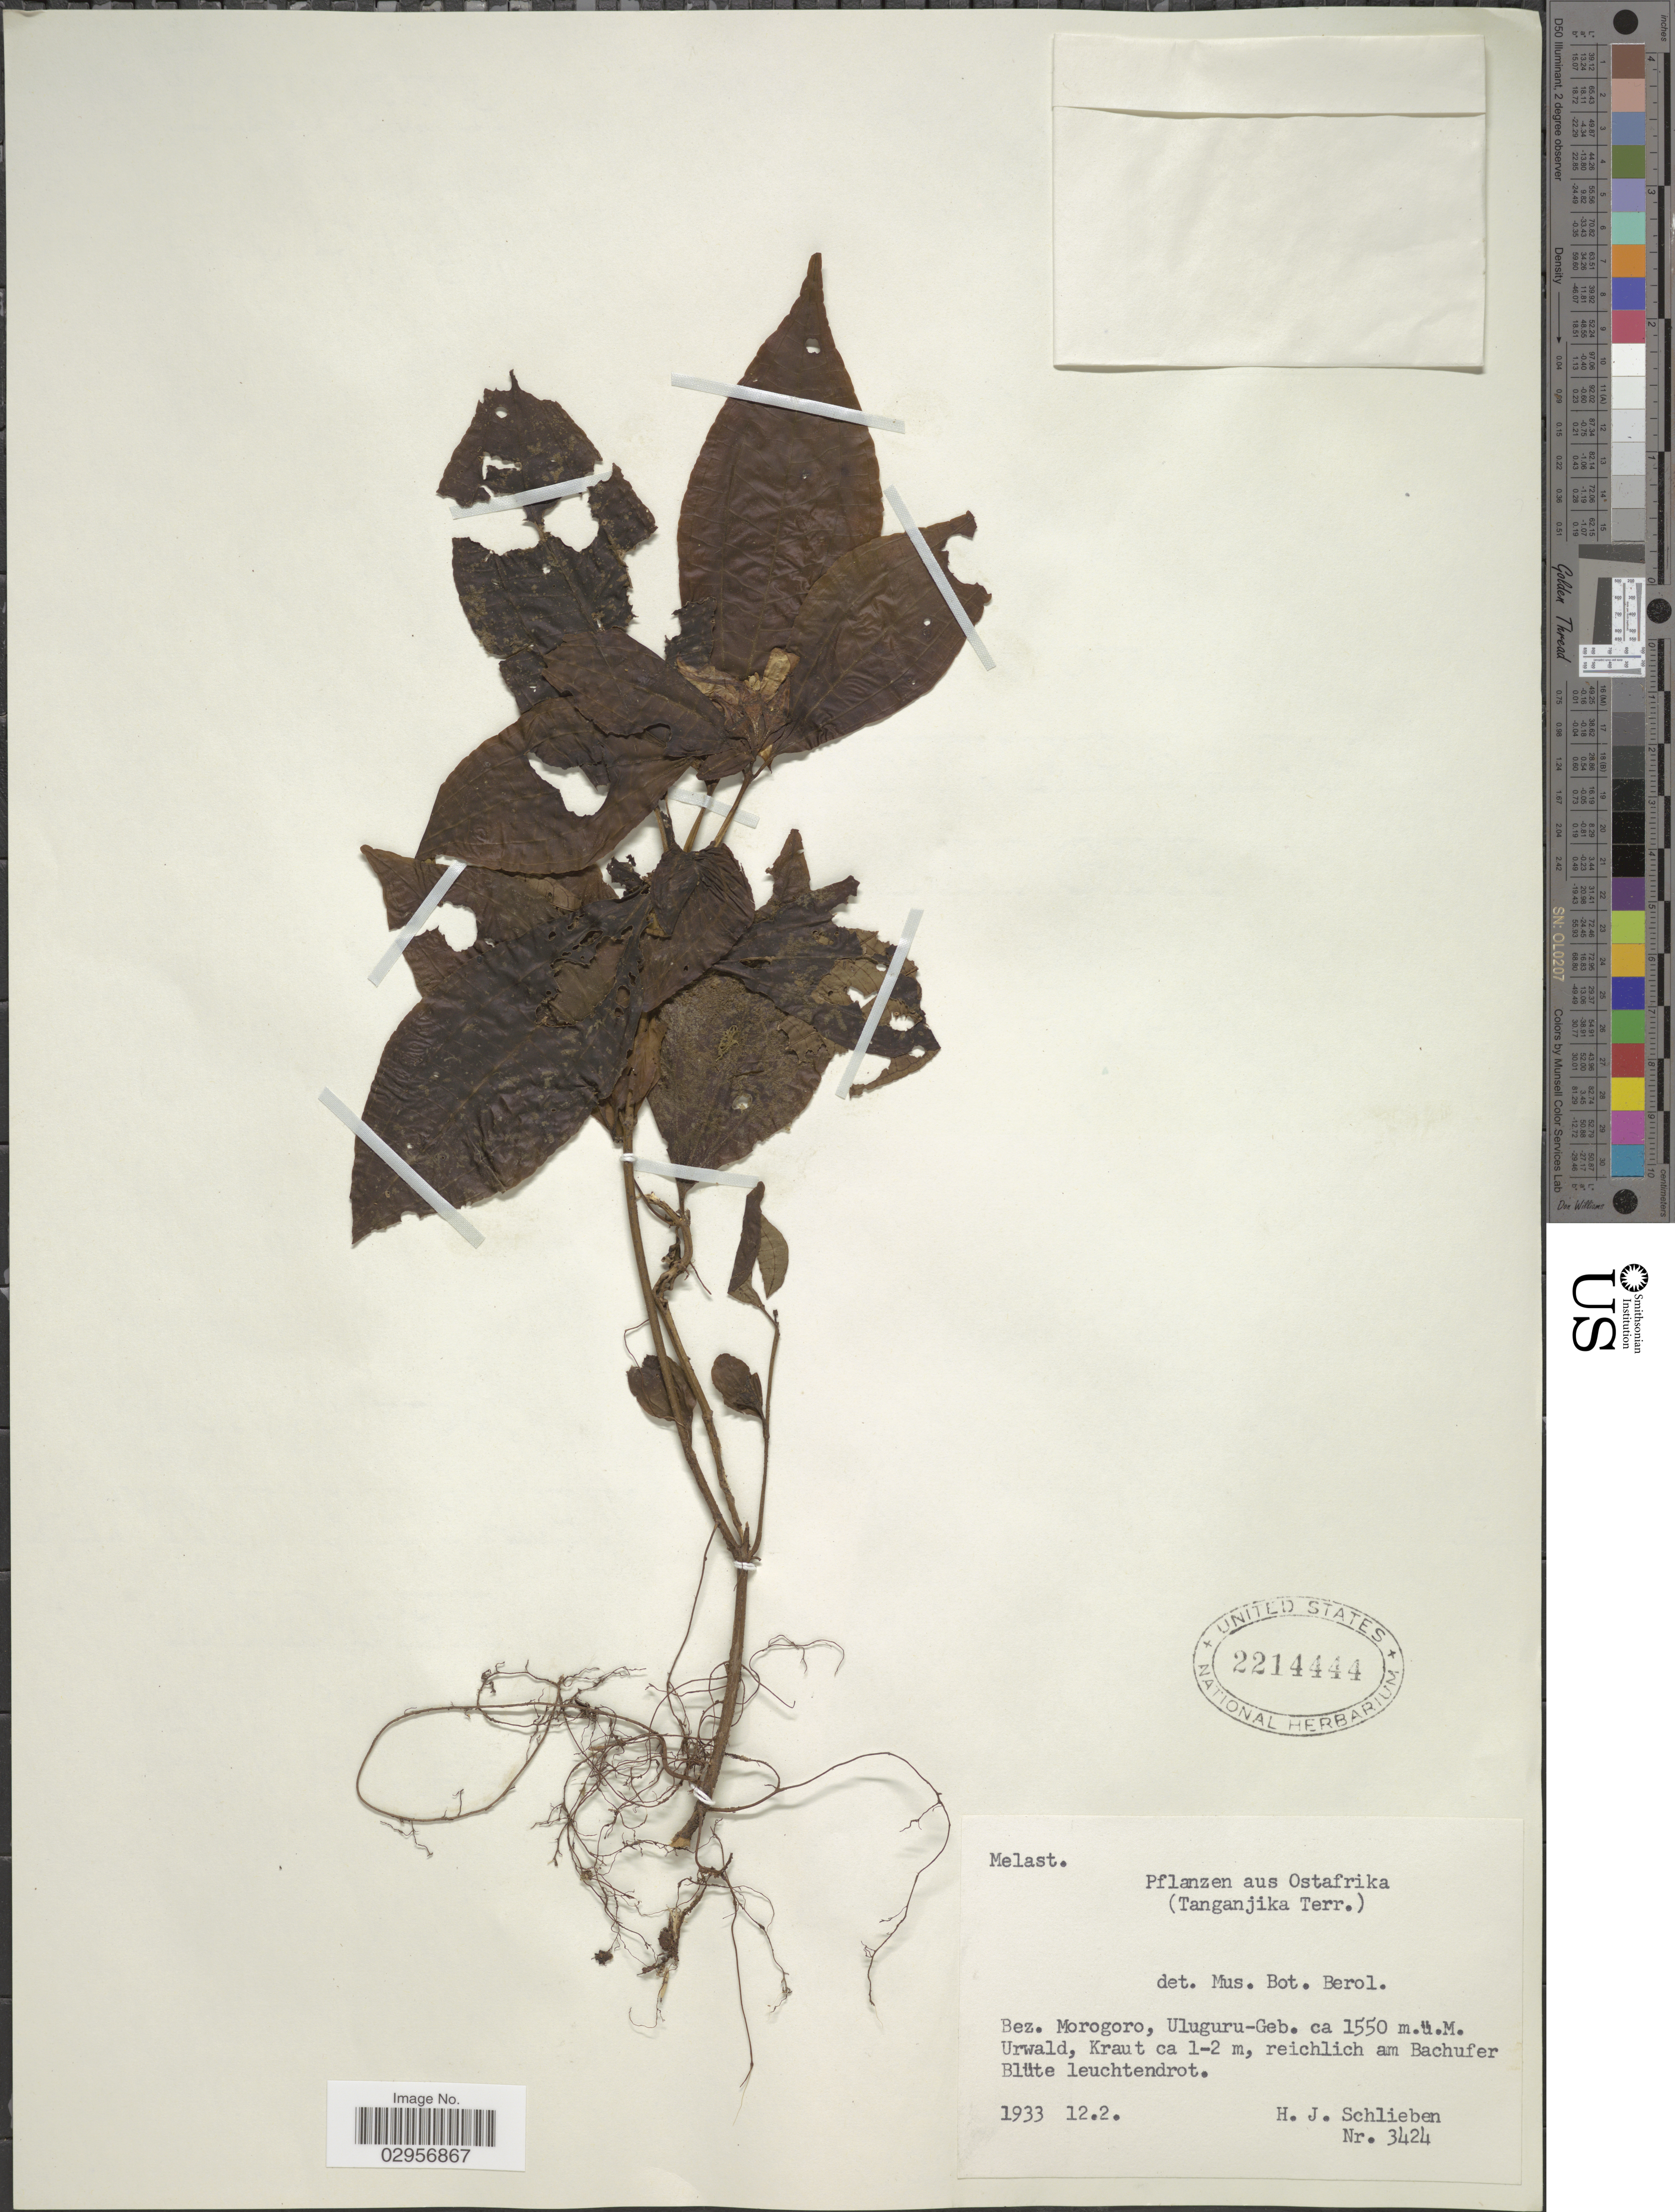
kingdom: Plantae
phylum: Tracheophyta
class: Magnoliopsida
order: Myrtales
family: Melastomataceae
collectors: H. J. Schlieben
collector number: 3424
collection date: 1933-02-12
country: Tanzania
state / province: Morogoro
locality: Ostafrika (Tanganjika Terr.) Bez. Morogoro, Uluguru-Geb.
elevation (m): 1550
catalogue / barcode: US 2214444